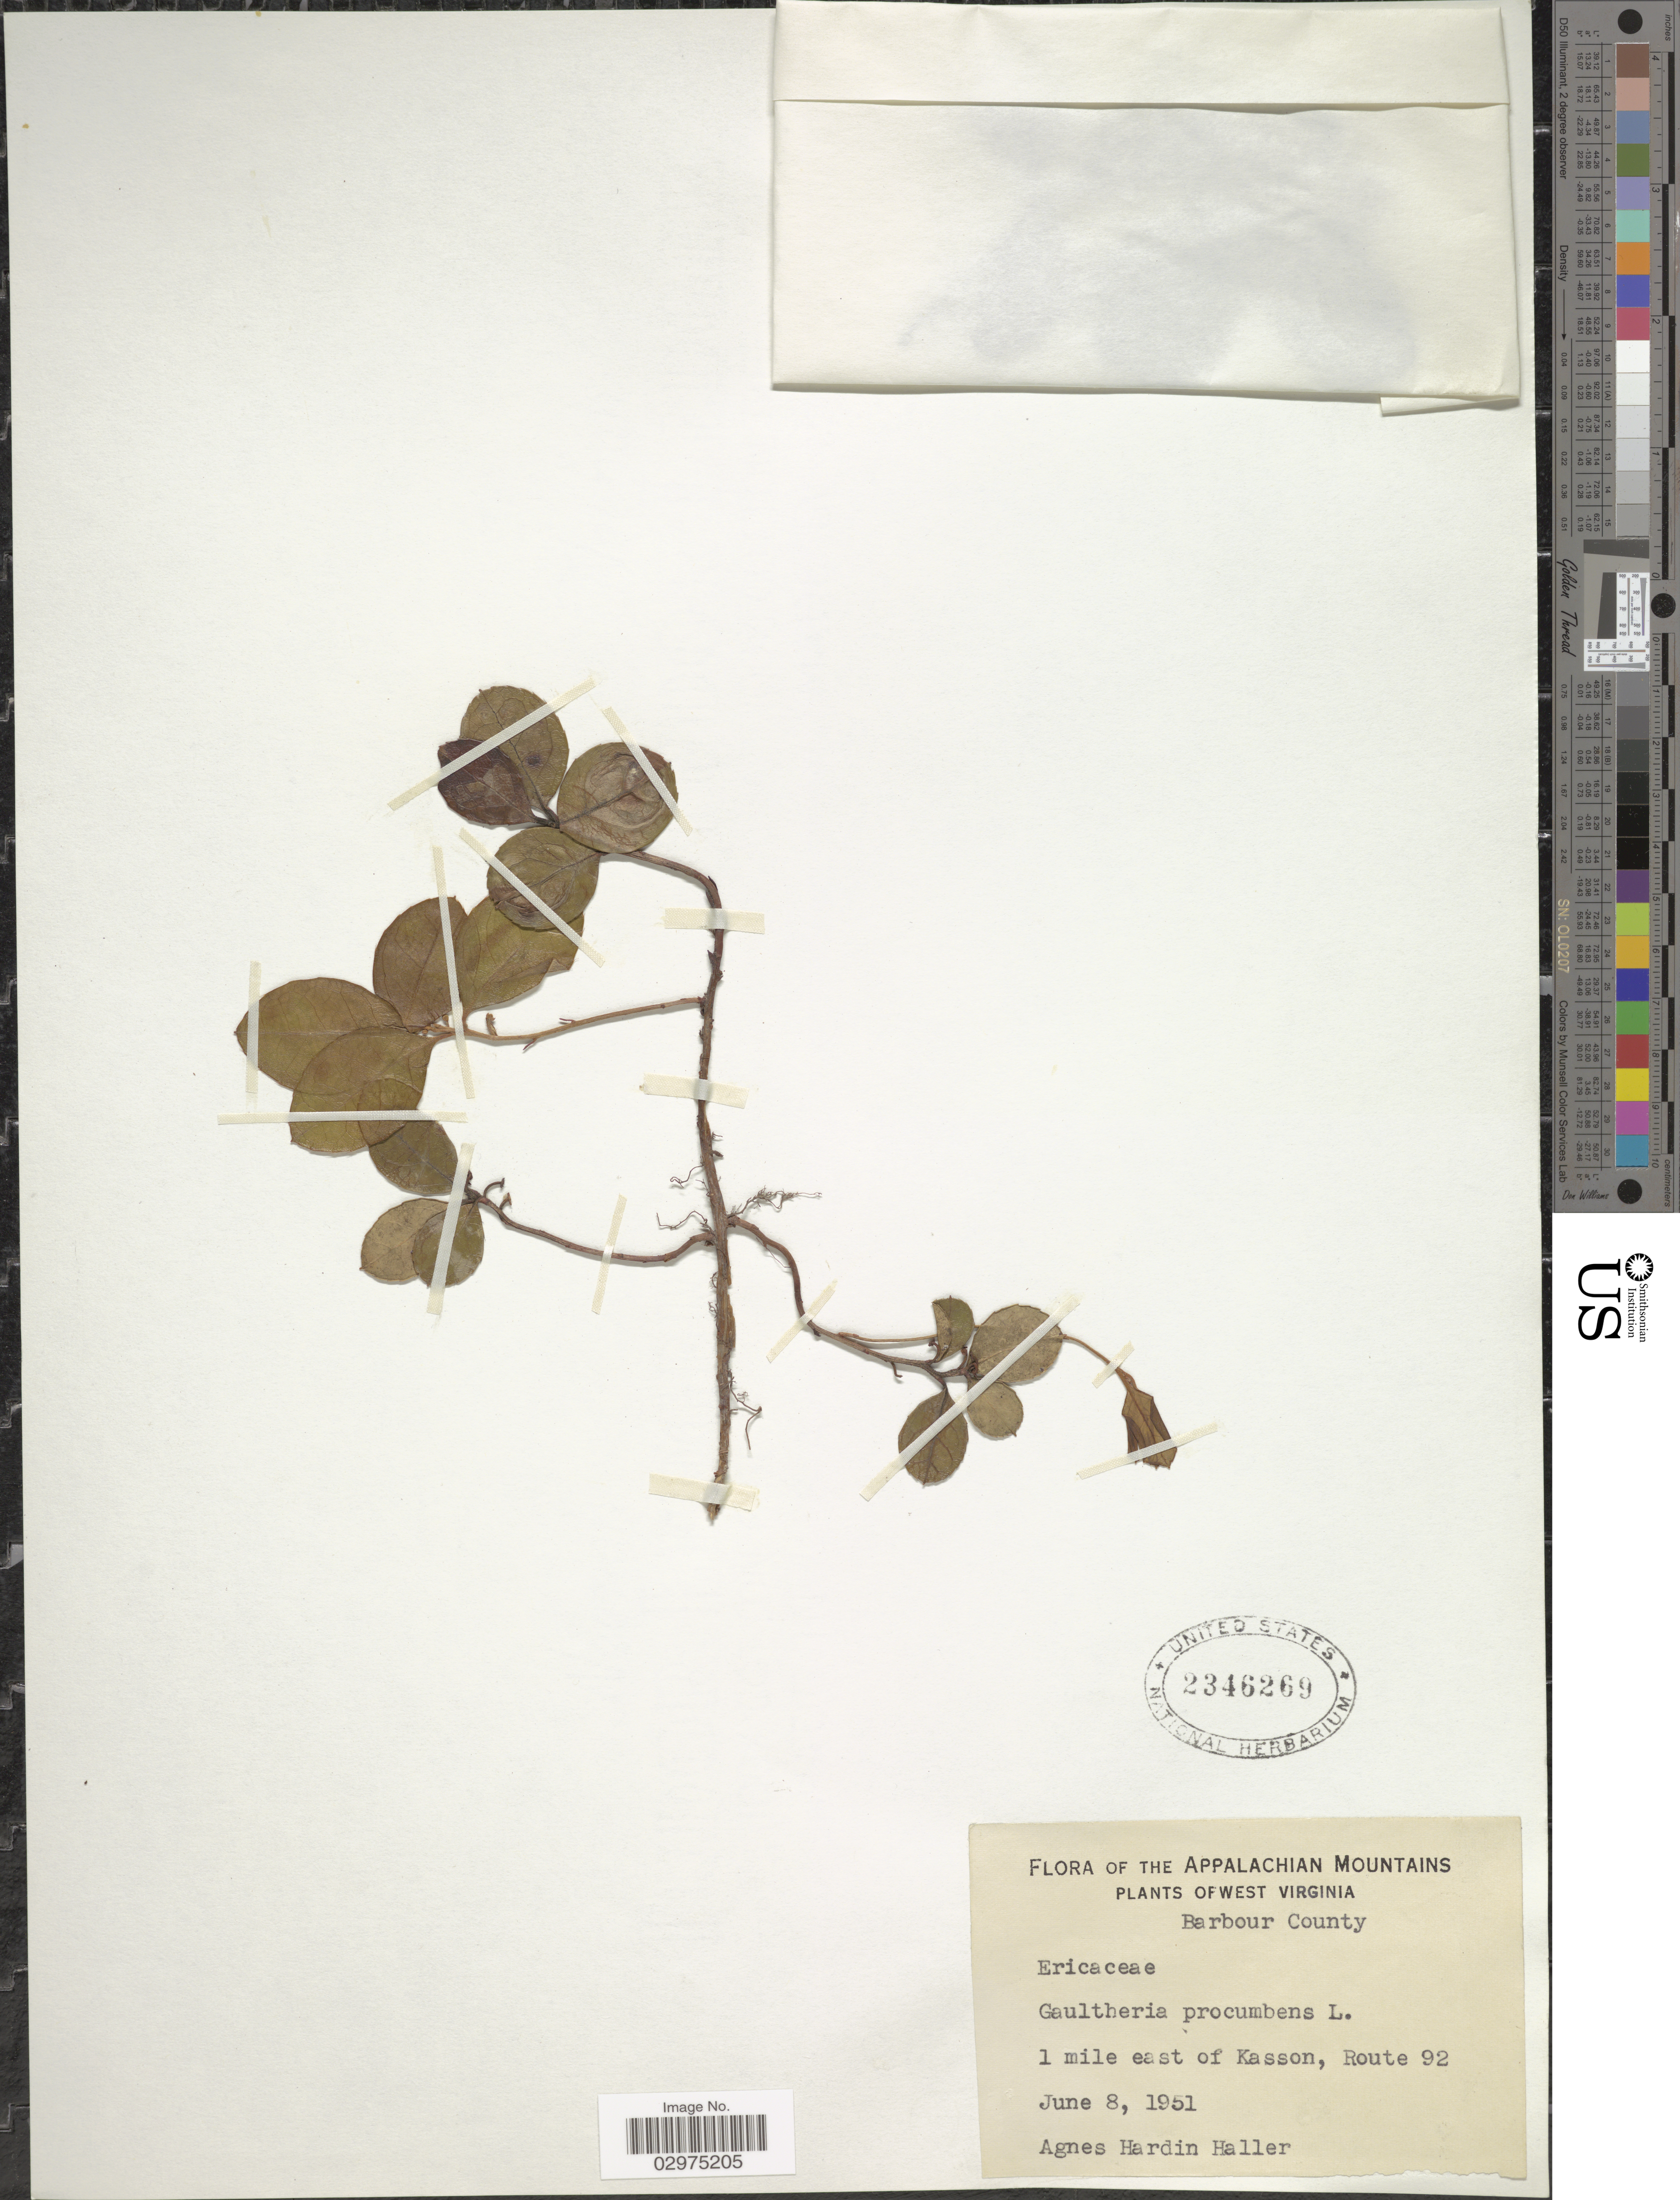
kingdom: Plantae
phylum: Tracheophyta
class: Magnoliopsida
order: Ericales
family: Ericaceae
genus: Gaultheria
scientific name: Gaultheria procumbens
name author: L.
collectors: A. Haller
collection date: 1951-06-08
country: United States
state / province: West Virginia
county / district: Barbour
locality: Appalachian Mountains. Barbour County. 1 mile east of Kasson, Route 92.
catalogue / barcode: US 2346269